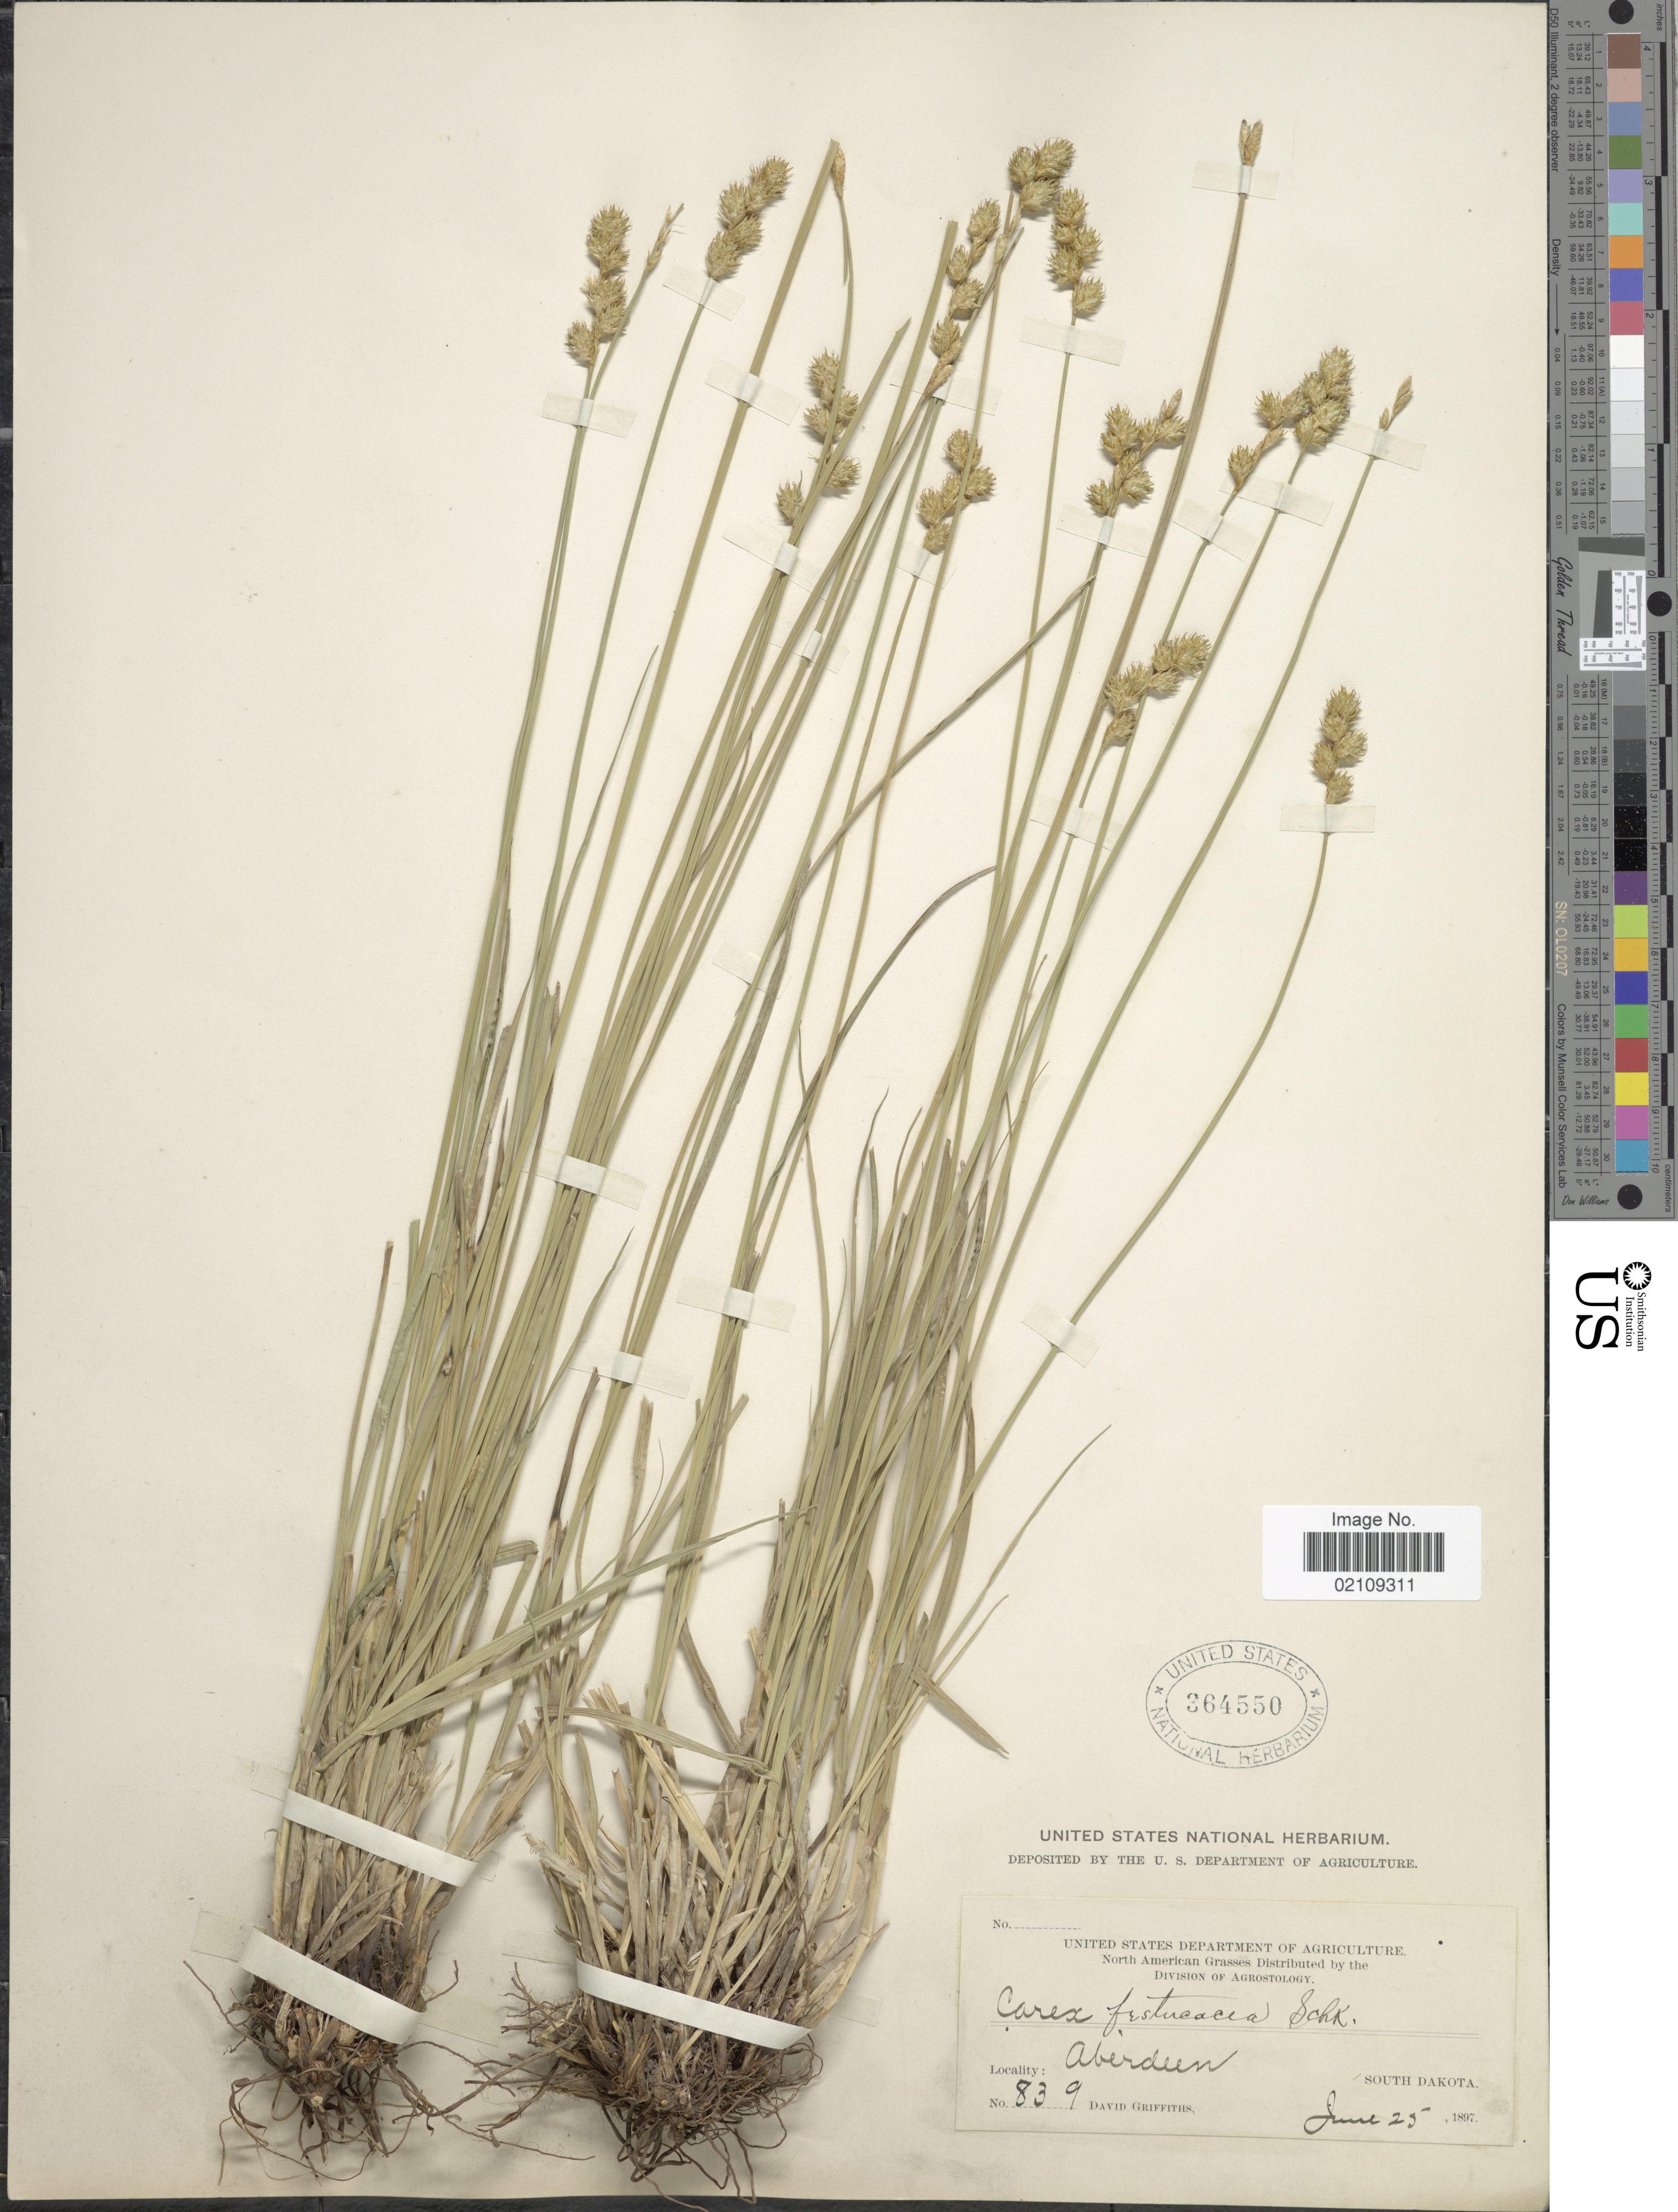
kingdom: Plantae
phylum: Tracheophyta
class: Liliopsida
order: Poales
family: Cyperaceae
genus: Carex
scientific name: Carex festucacea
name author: Willd.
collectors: D. Griffiths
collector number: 839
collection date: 1897-02-25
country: United States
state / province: South Dakota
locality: Aberdeen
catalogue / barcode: US 364550